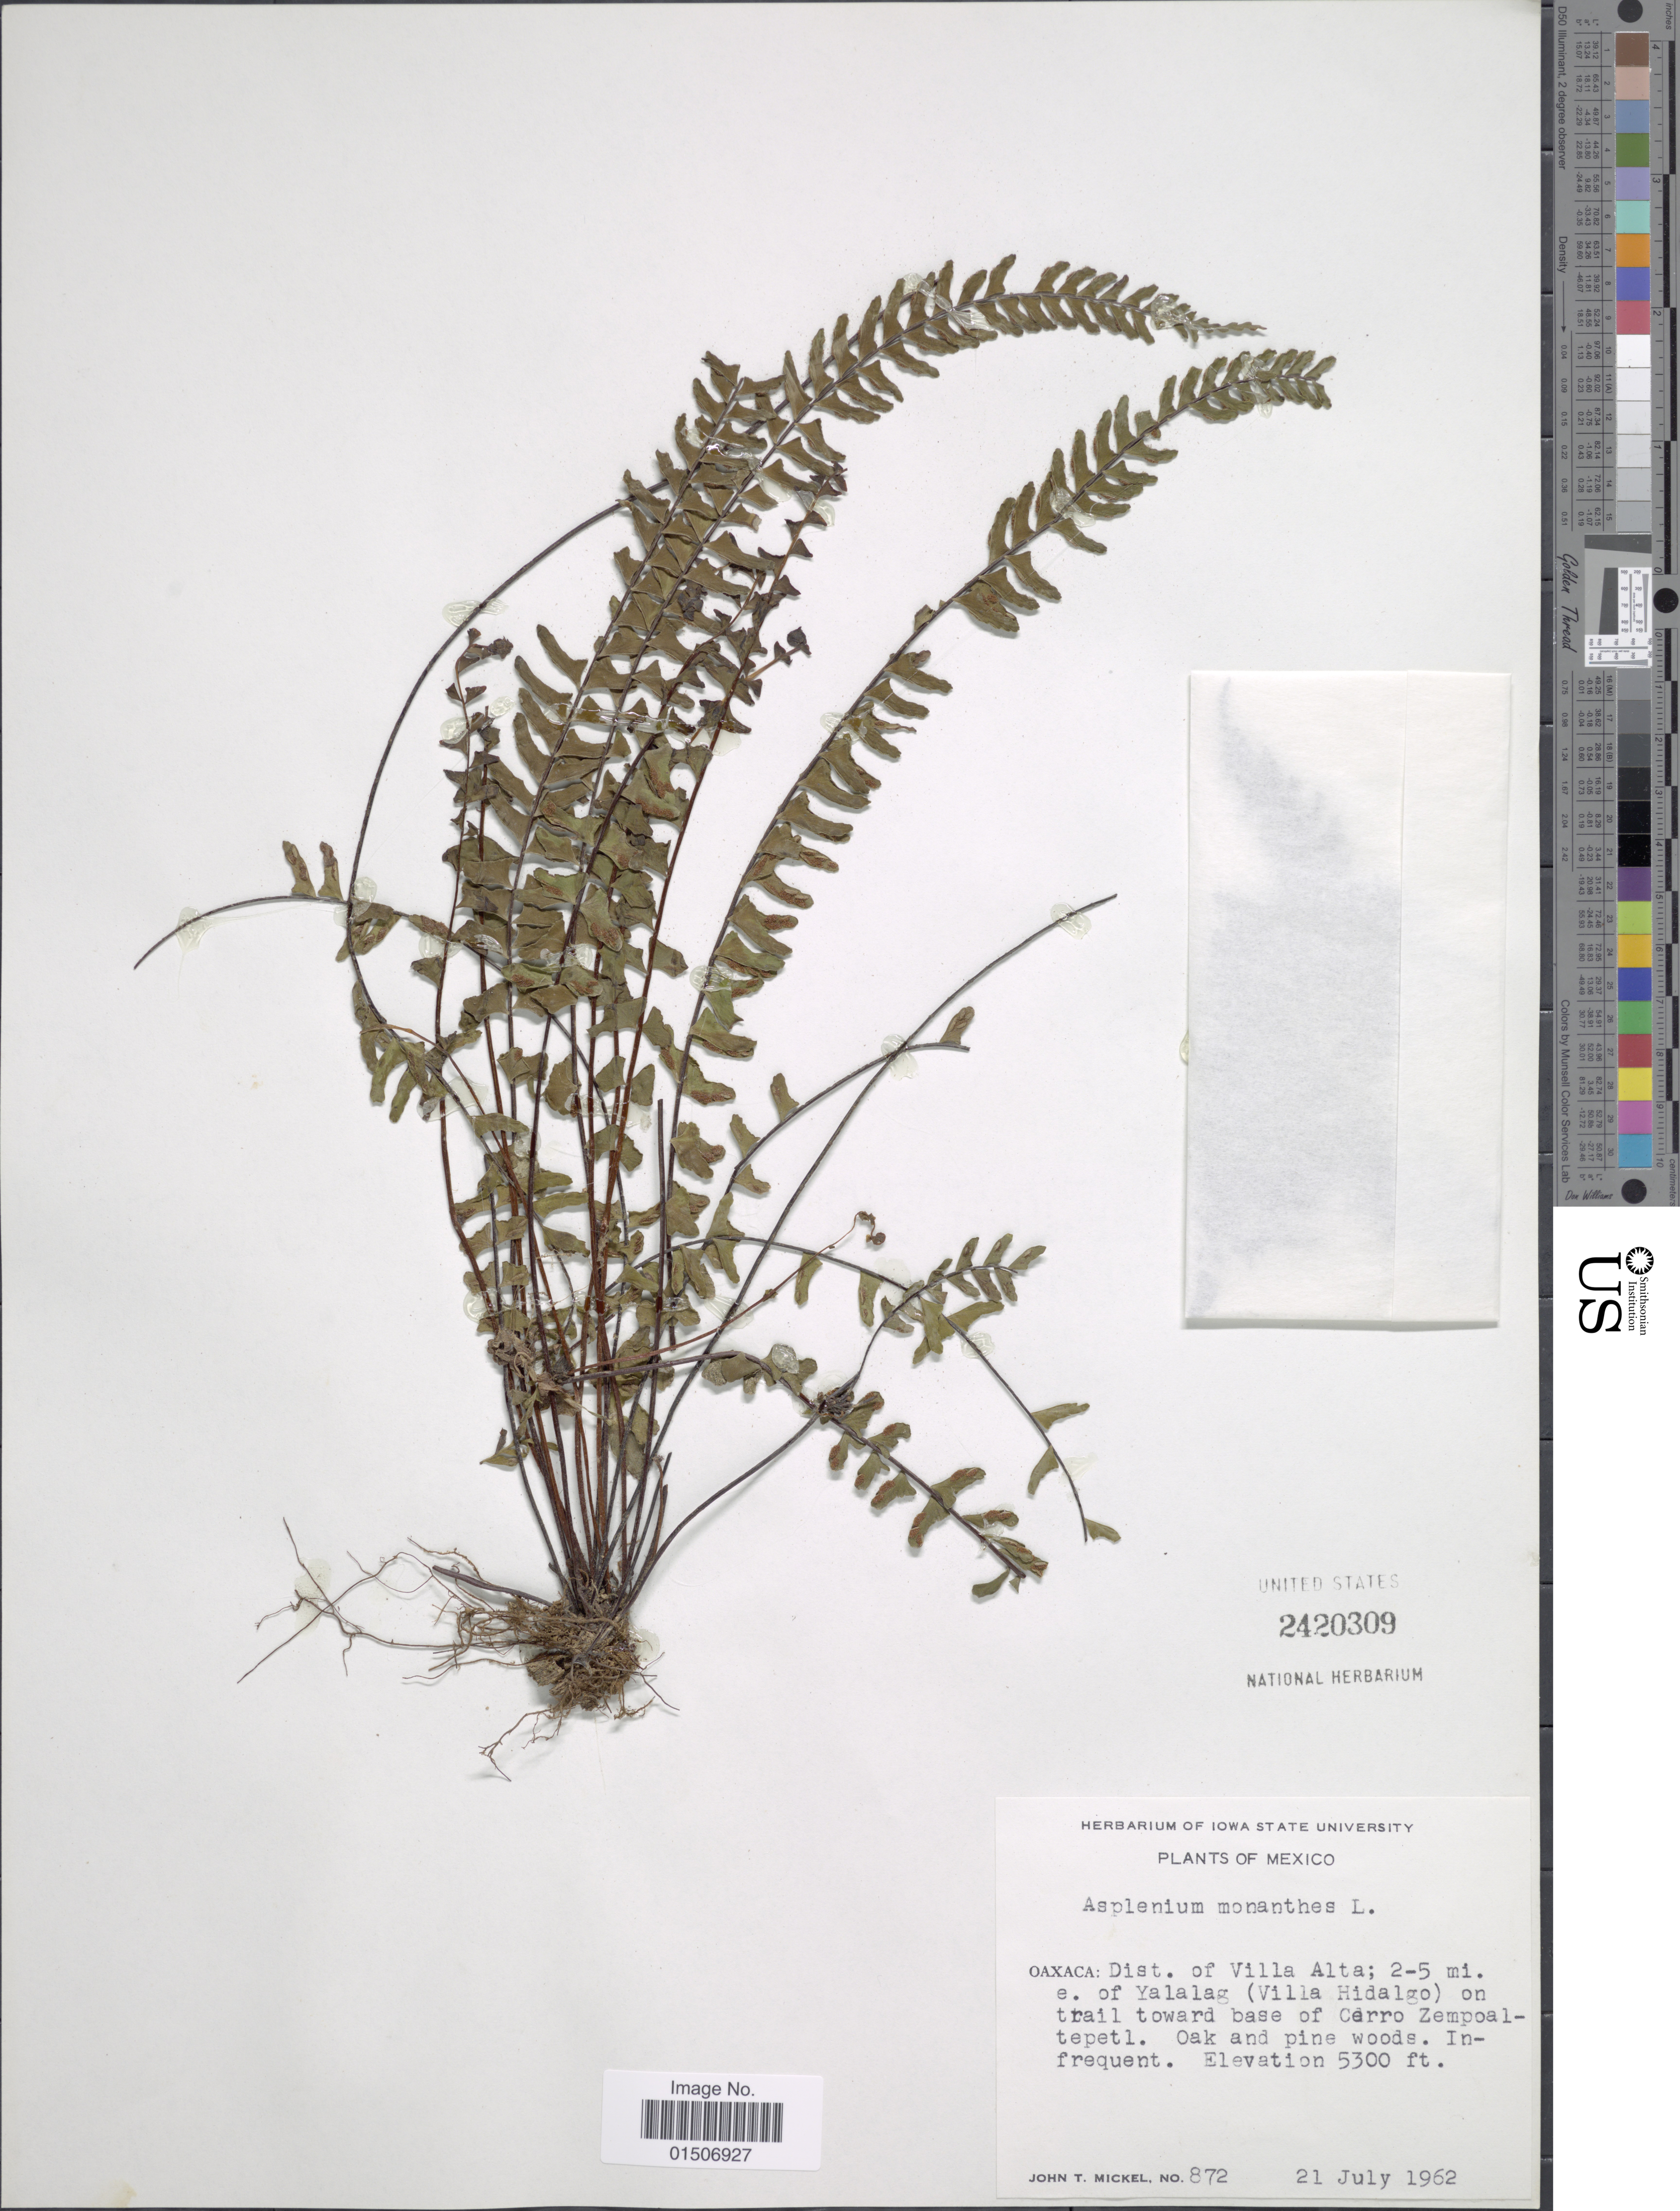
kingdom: Plantae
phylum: Tracheophyta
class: Polypodiopsida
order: Polypodiales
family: Aspleniaceae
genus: Asplenium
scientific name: Asplenium monanthes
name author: L.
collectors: J. T. Mickel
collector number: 872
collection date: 1962-07-21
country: Mexico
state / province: Oaxaca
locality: Dist. of Villa Alta; 2-5 mi. e. of Yalalag (Villa Hidalgo) on trail toward base of Cerro Zempoaltepetl. Oak and pine woods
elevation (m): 1615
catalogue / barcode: US 2420309